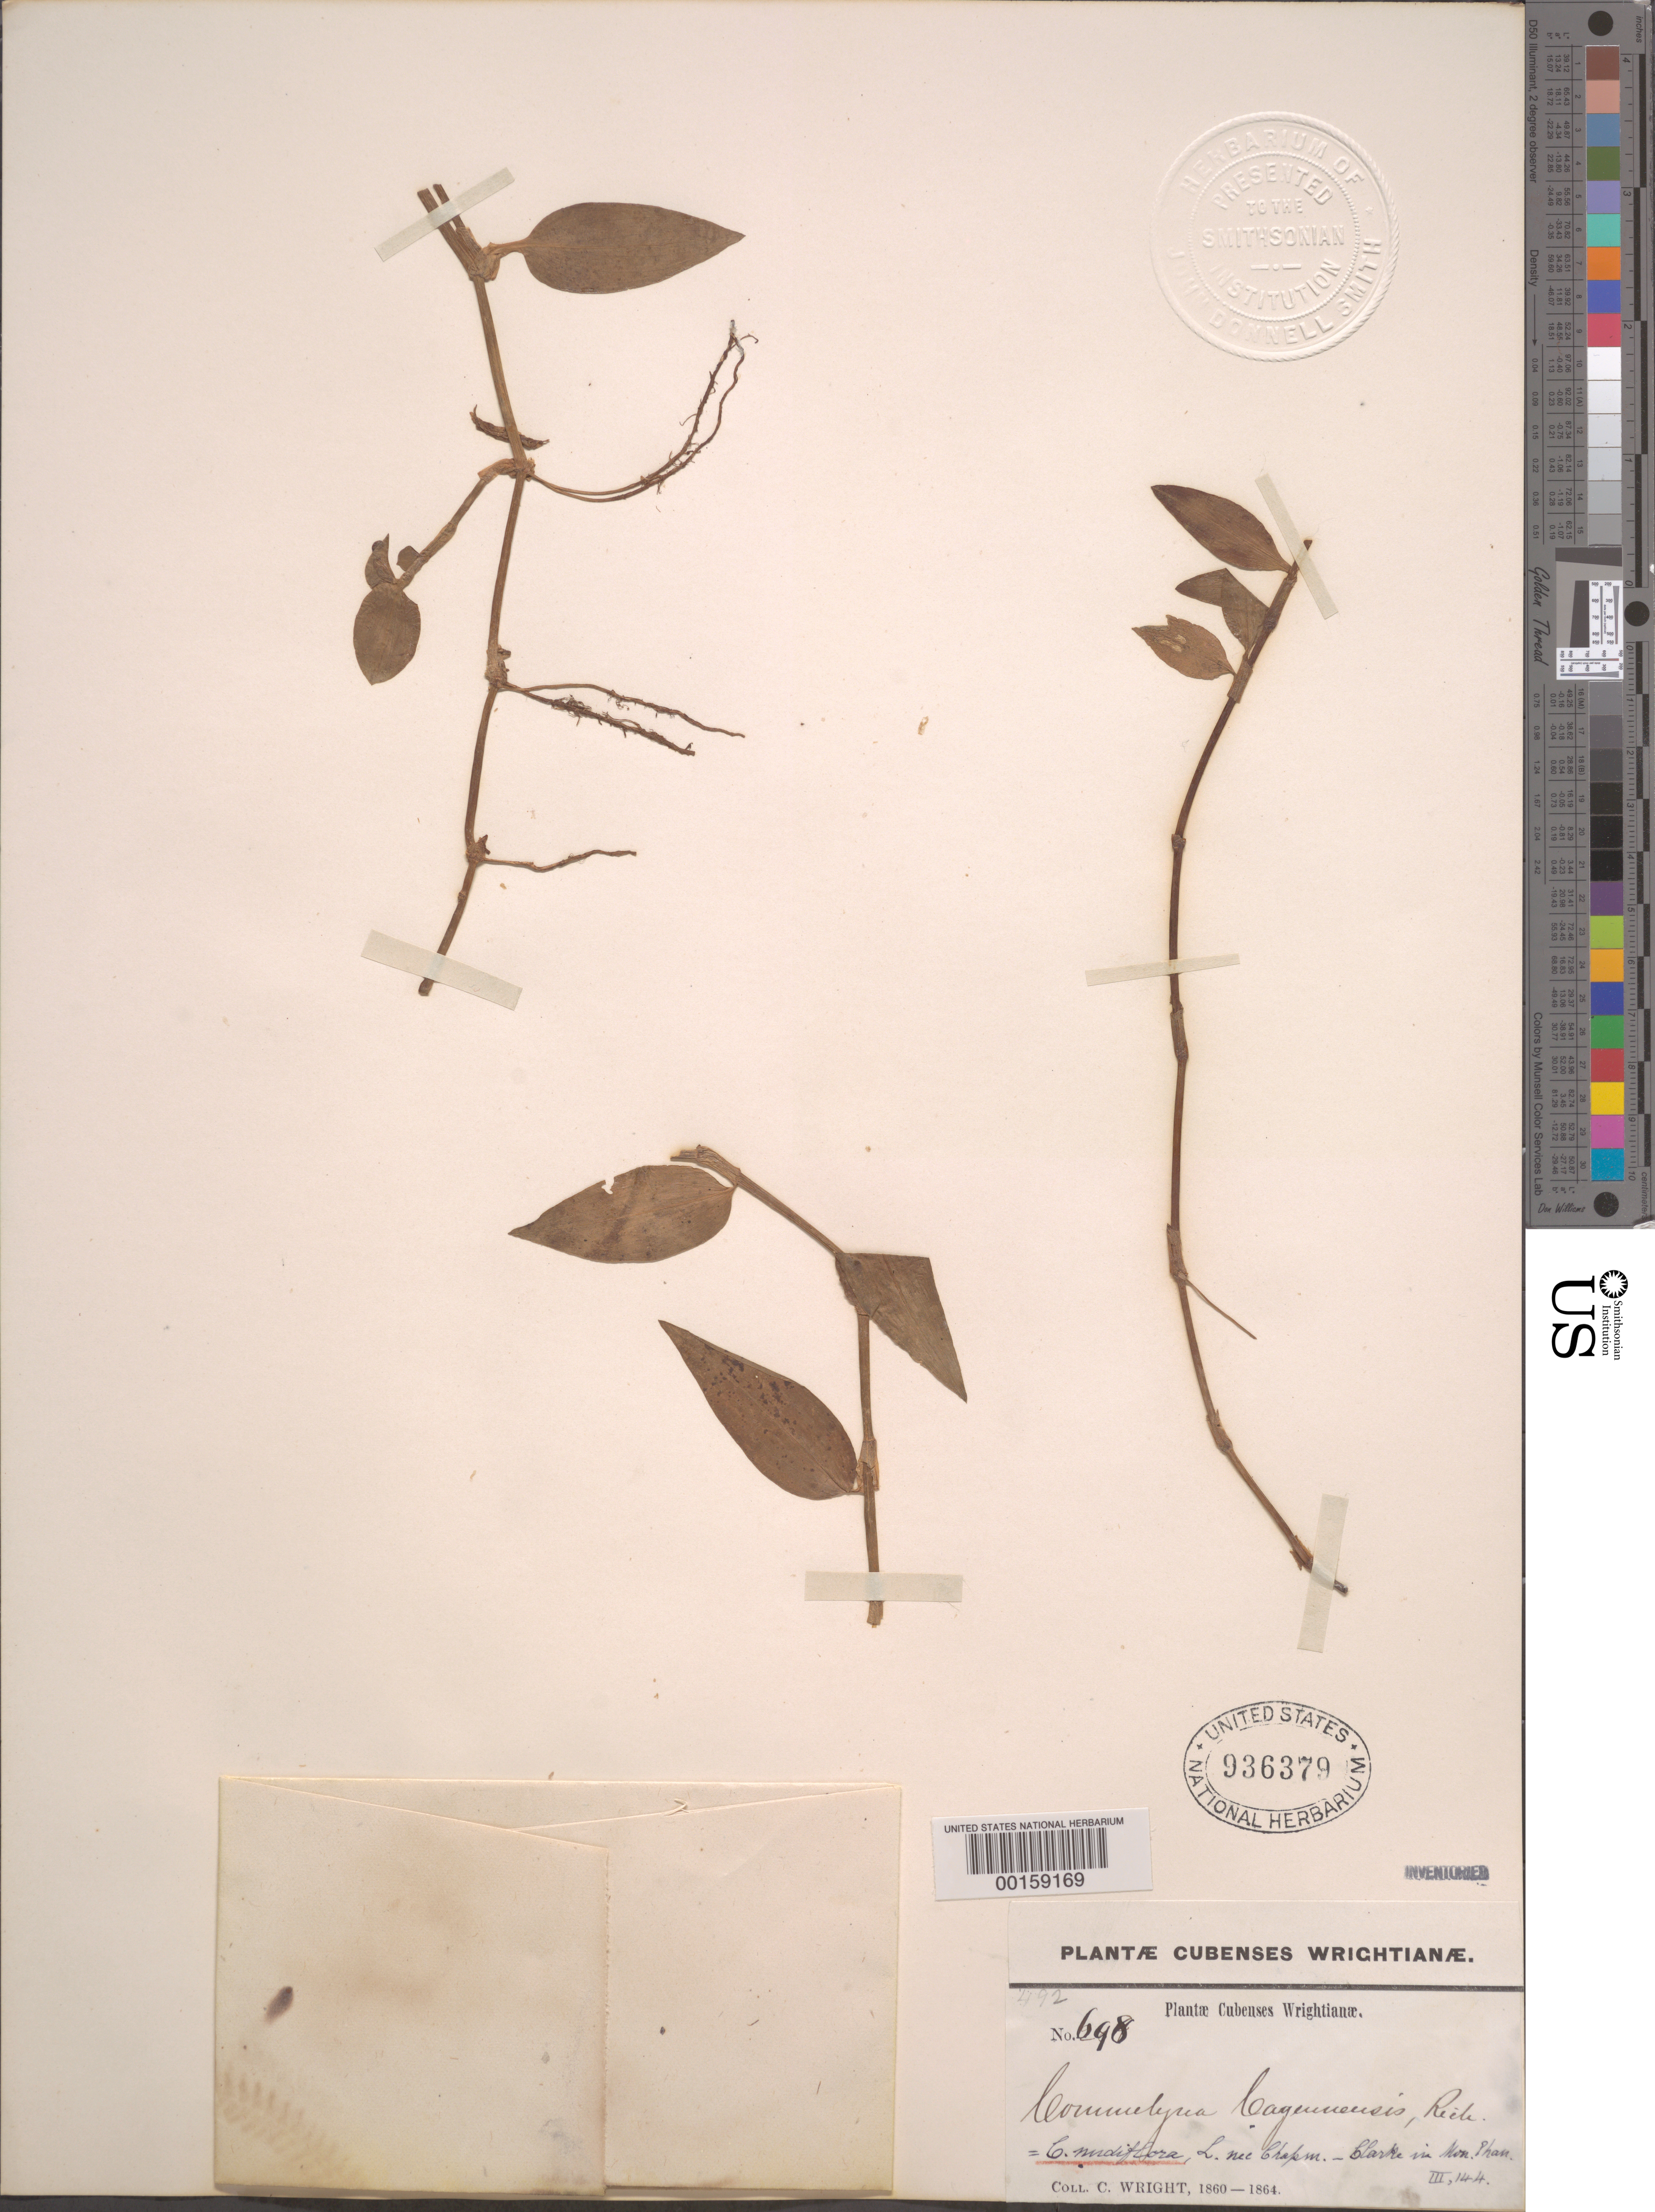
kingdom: Plantae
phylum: Tracheophyta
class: Liliopsida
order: Commelinales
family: Commelinaceae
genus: Commelina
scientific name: Commelina diffusa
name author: Burm. f.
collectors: C. Wright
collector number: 698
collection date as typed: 1860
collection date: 1860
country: Cuba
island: Greater Antilles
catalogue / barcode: US 936379